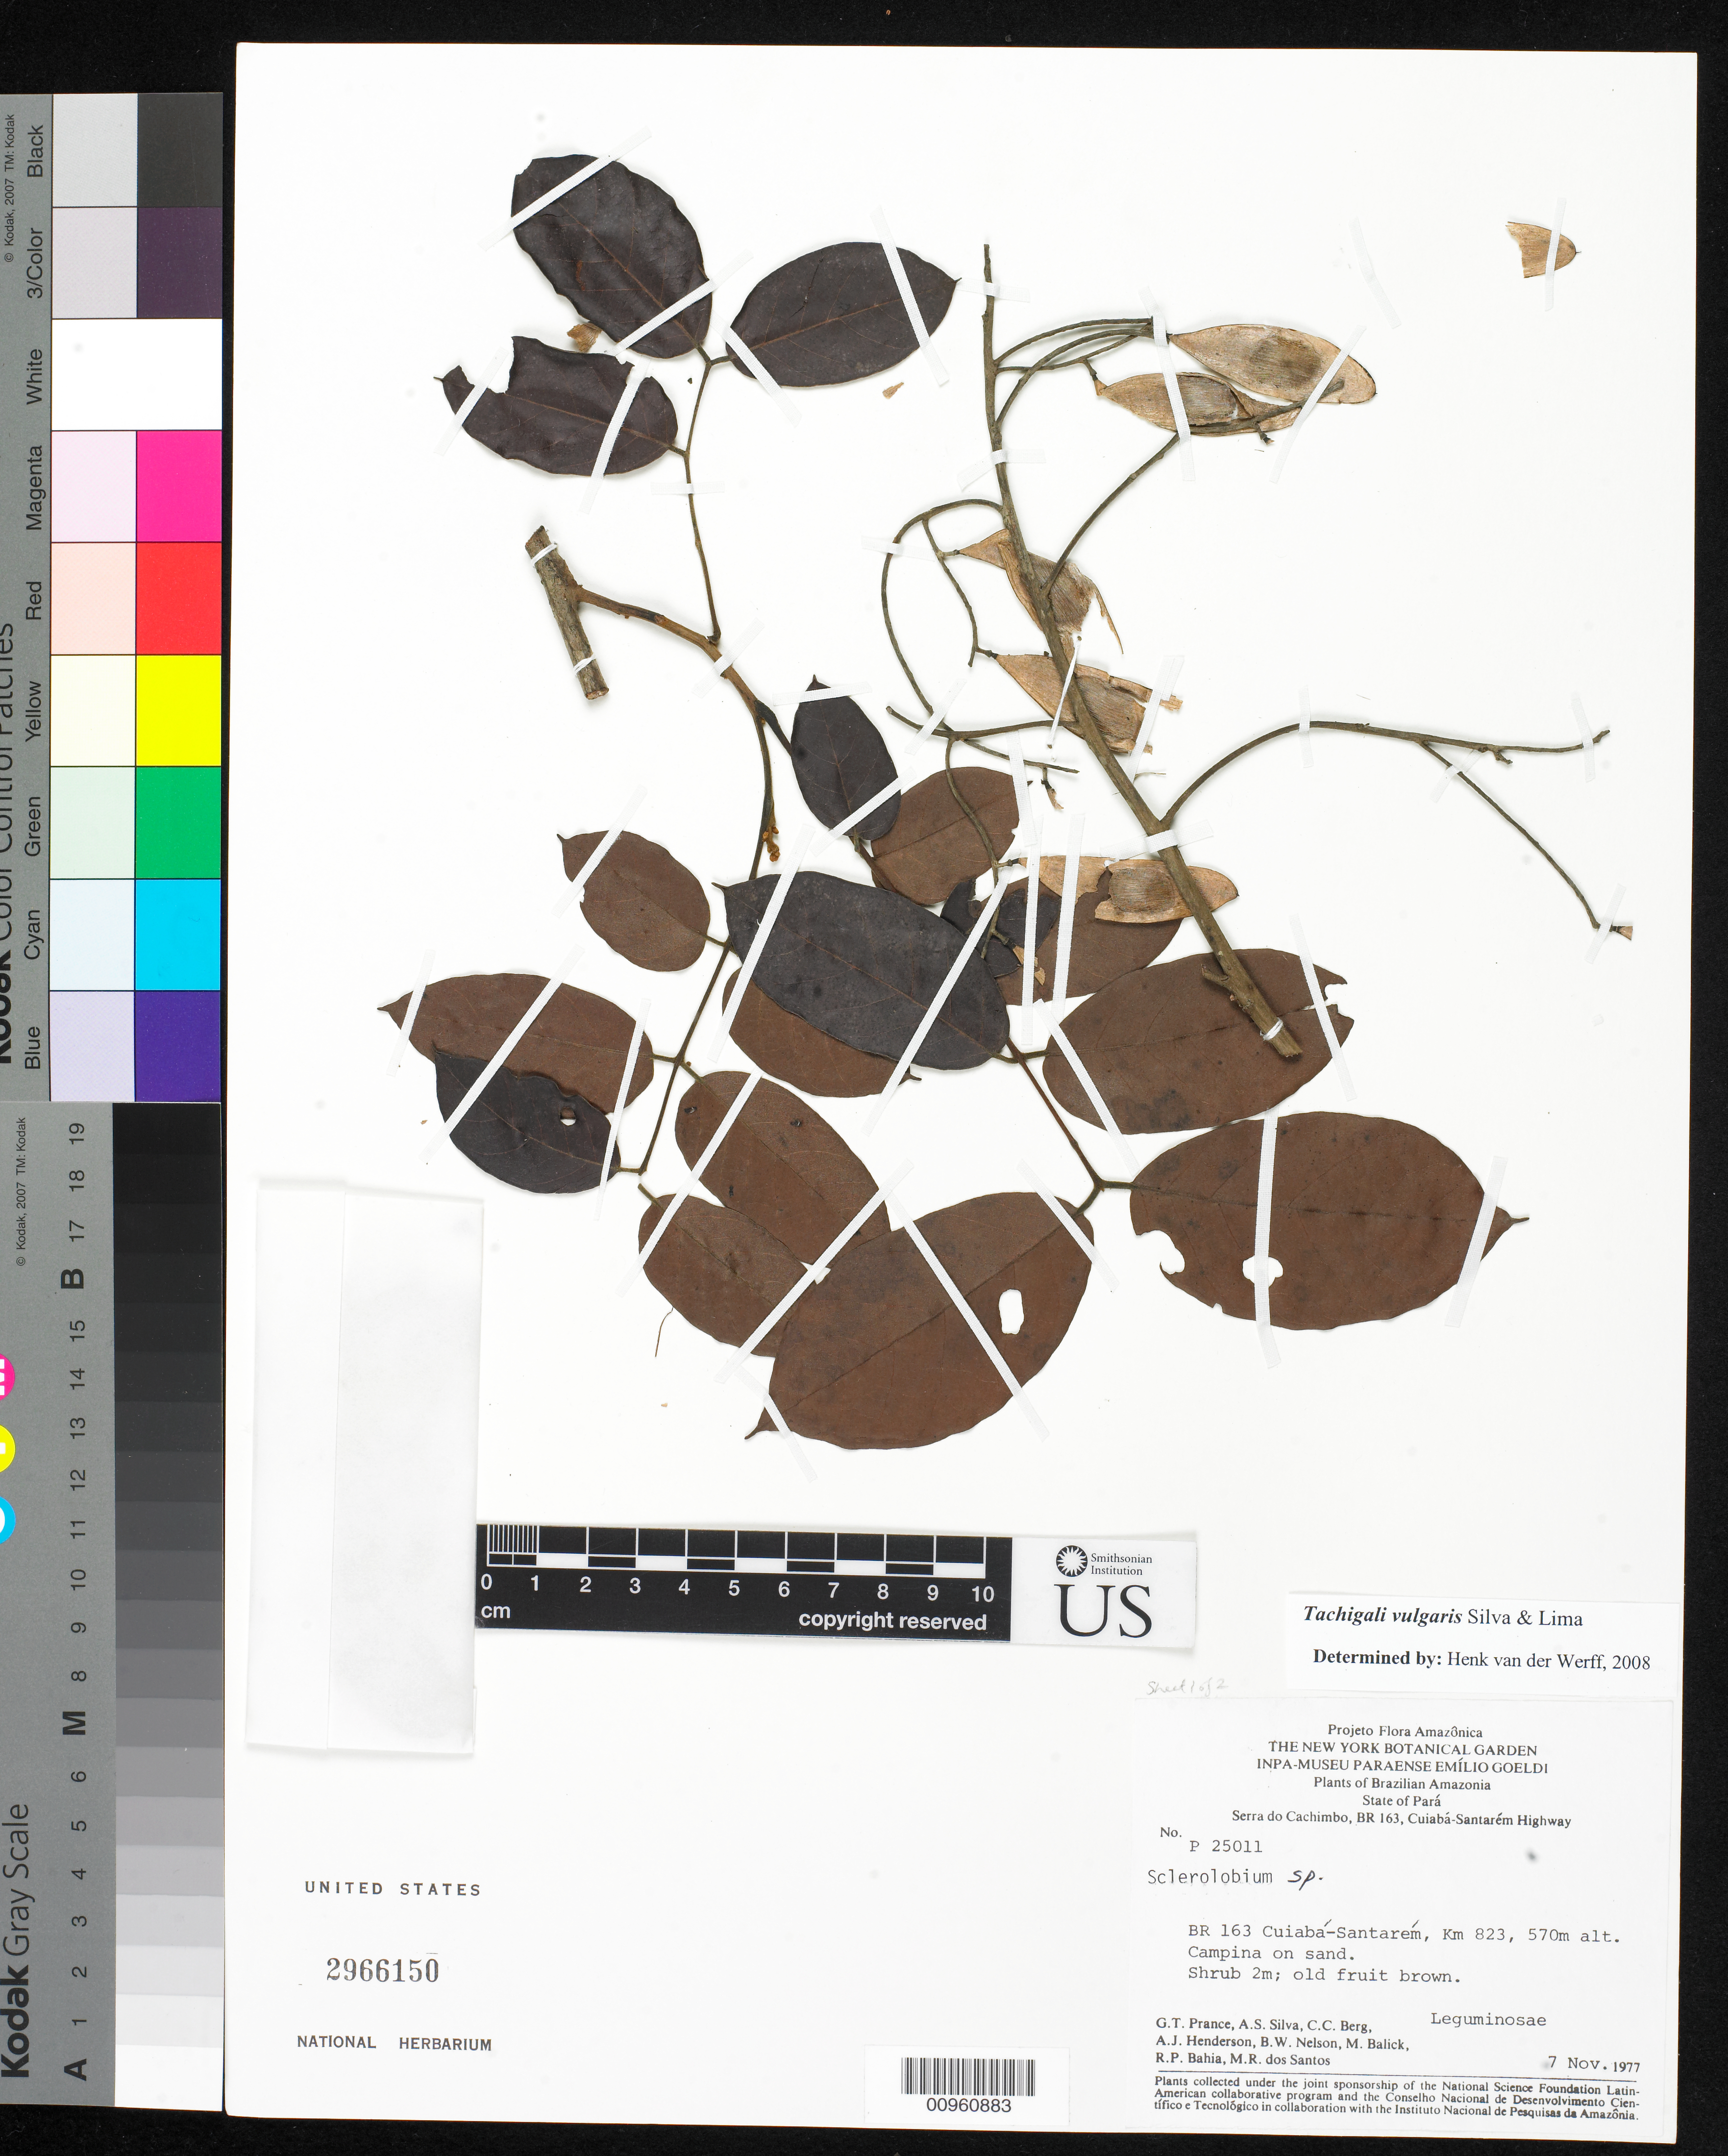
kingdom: Plantae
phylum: Tracheophyta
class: Magnoliopsida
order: Fabales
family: Fabaceae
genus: Tachigali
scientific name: Tachigali vulgaris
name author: L.F. Gomes da Silva & H.C. Lima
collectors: G. T. Prance et al.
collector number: P25011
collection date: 1977-11-07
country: Brazil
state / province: Pará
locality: km 823, BR 163 Cuiba-Santarem Highway, Serra do Cachimbo, State of Para, Plants of Brazilian Amazonia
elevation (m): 570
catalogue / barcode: US 2966150